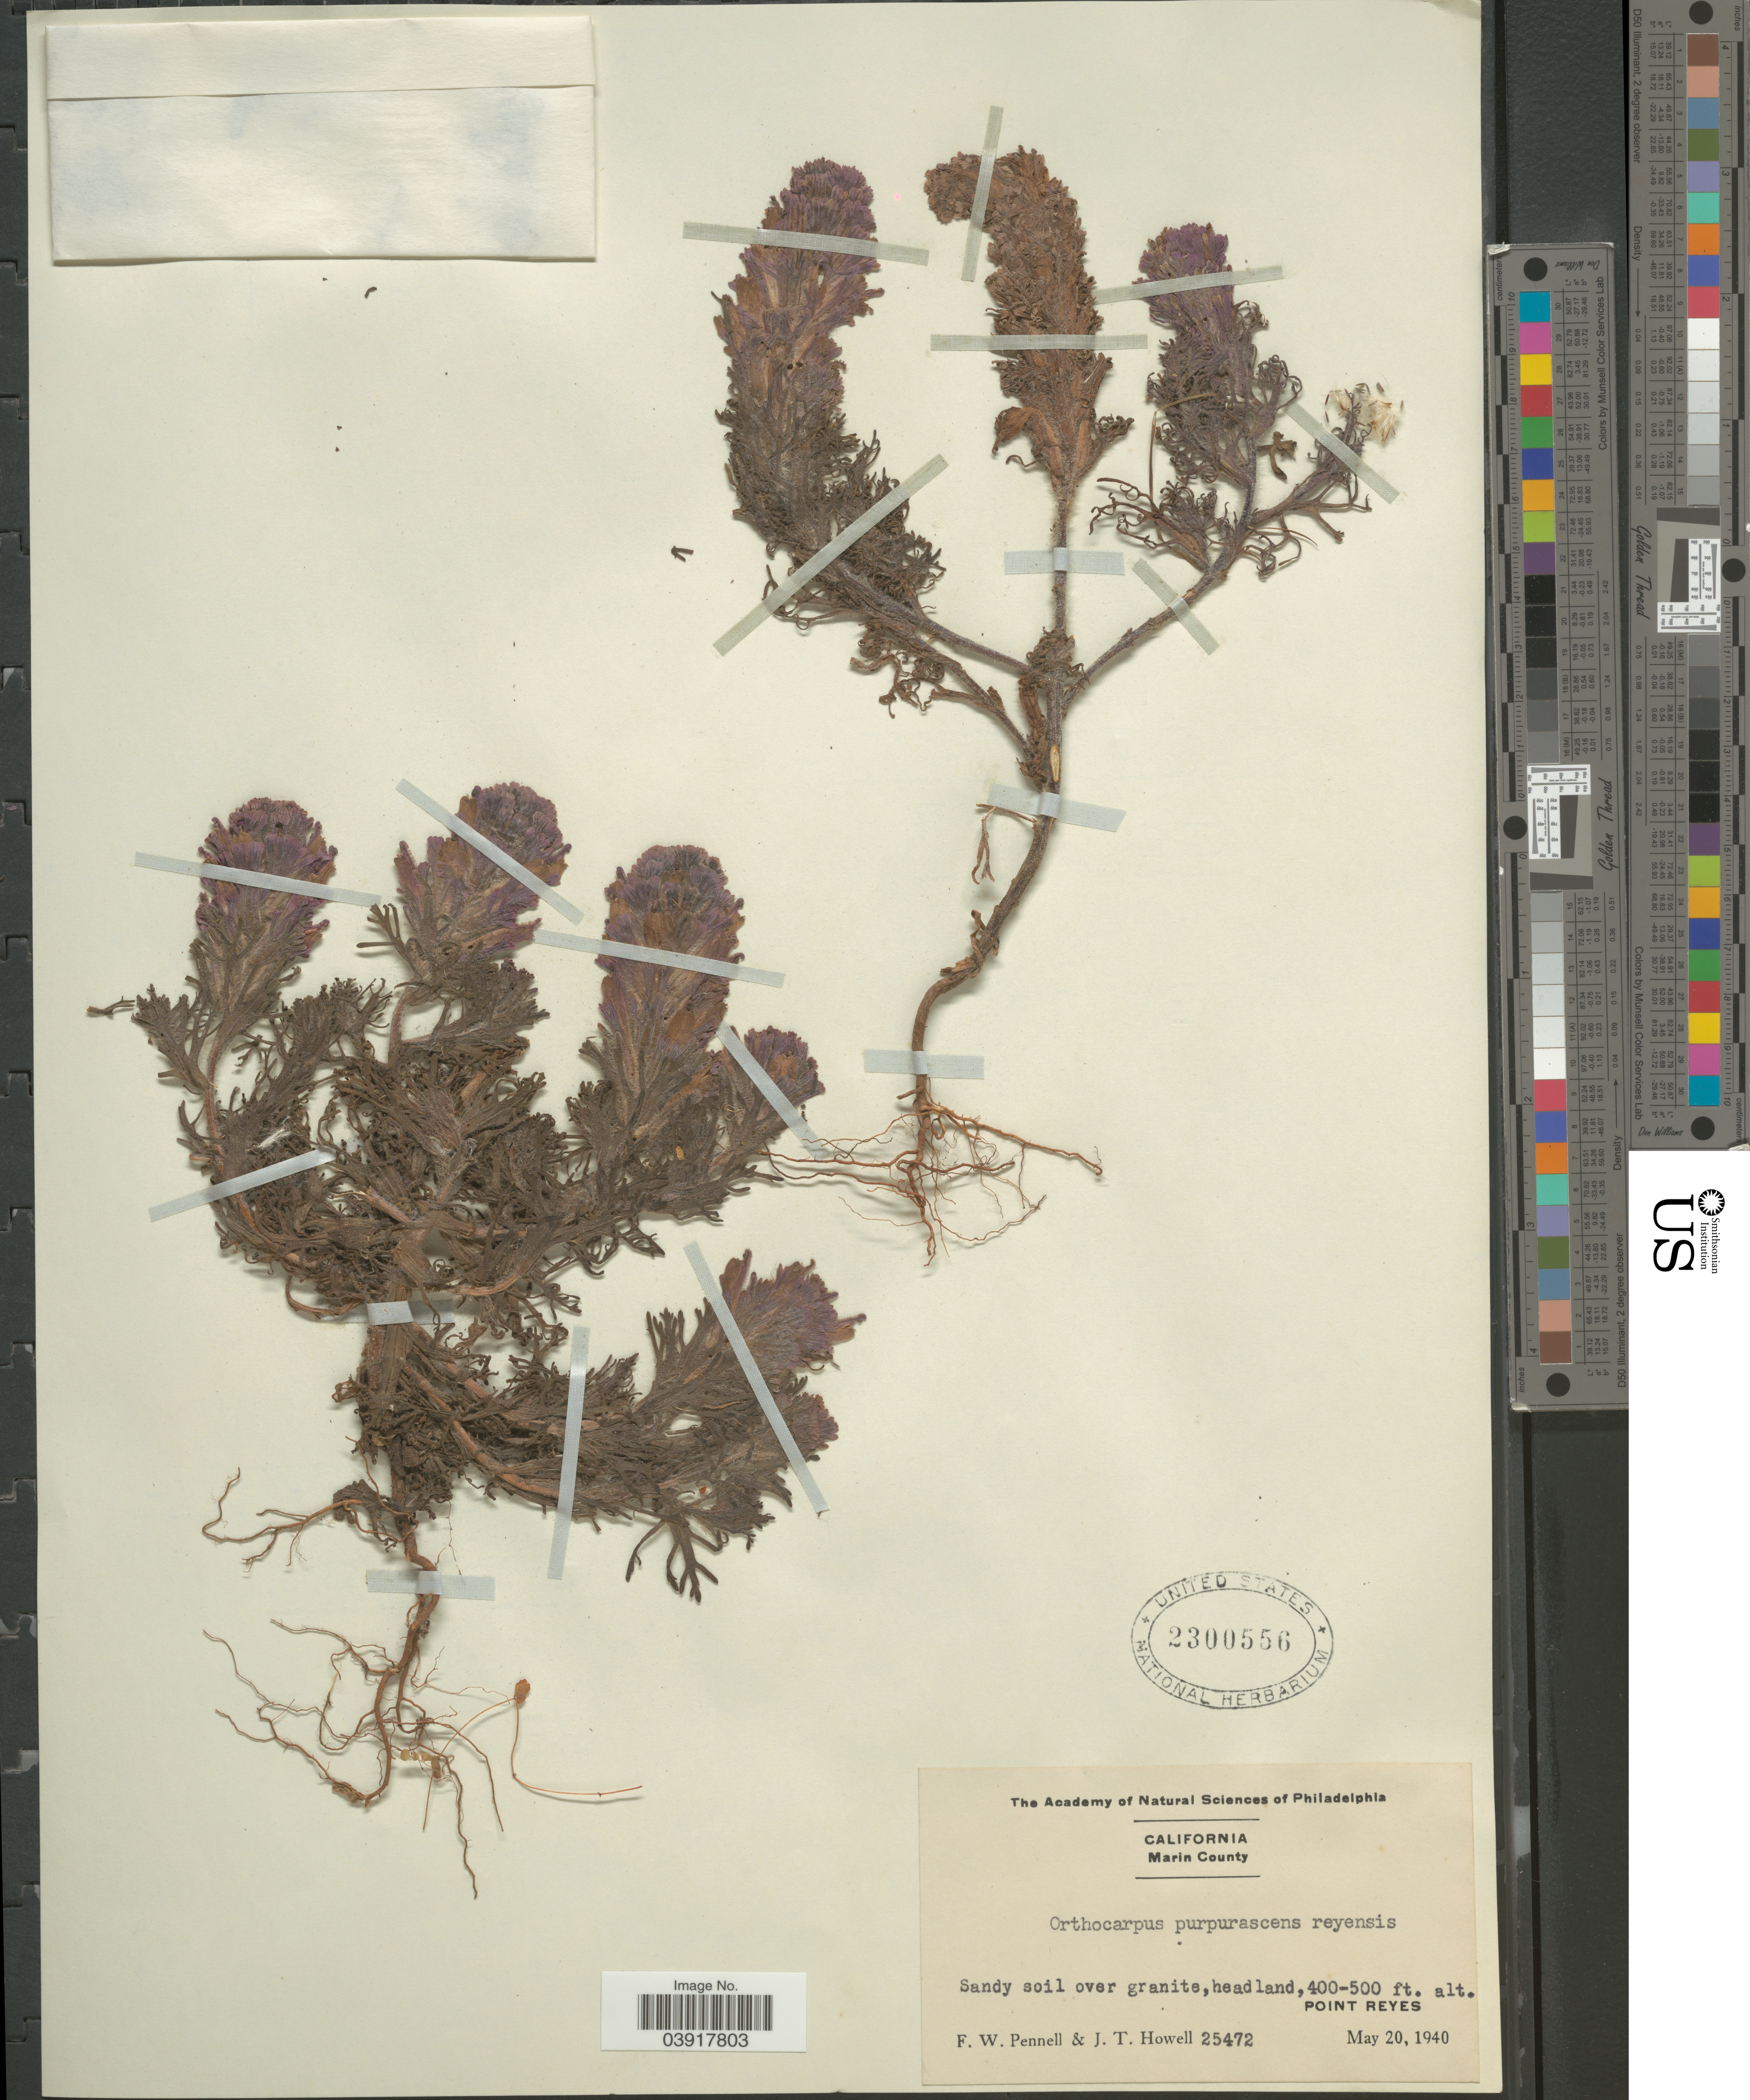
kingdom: Plantae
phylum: Tracheophyta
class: Magnoliopsida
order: Lamiales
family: Orobanchaceae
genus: Orthocarpus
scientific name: Orthocarpus purpurascens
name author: Benth.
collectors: F. W. Pennell & J. T. Howell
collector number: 25472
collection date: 1940-05-20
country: United States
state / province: California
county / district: Marin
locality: Marin County. Point Reyes.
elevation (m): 122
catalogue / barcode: US 2300556